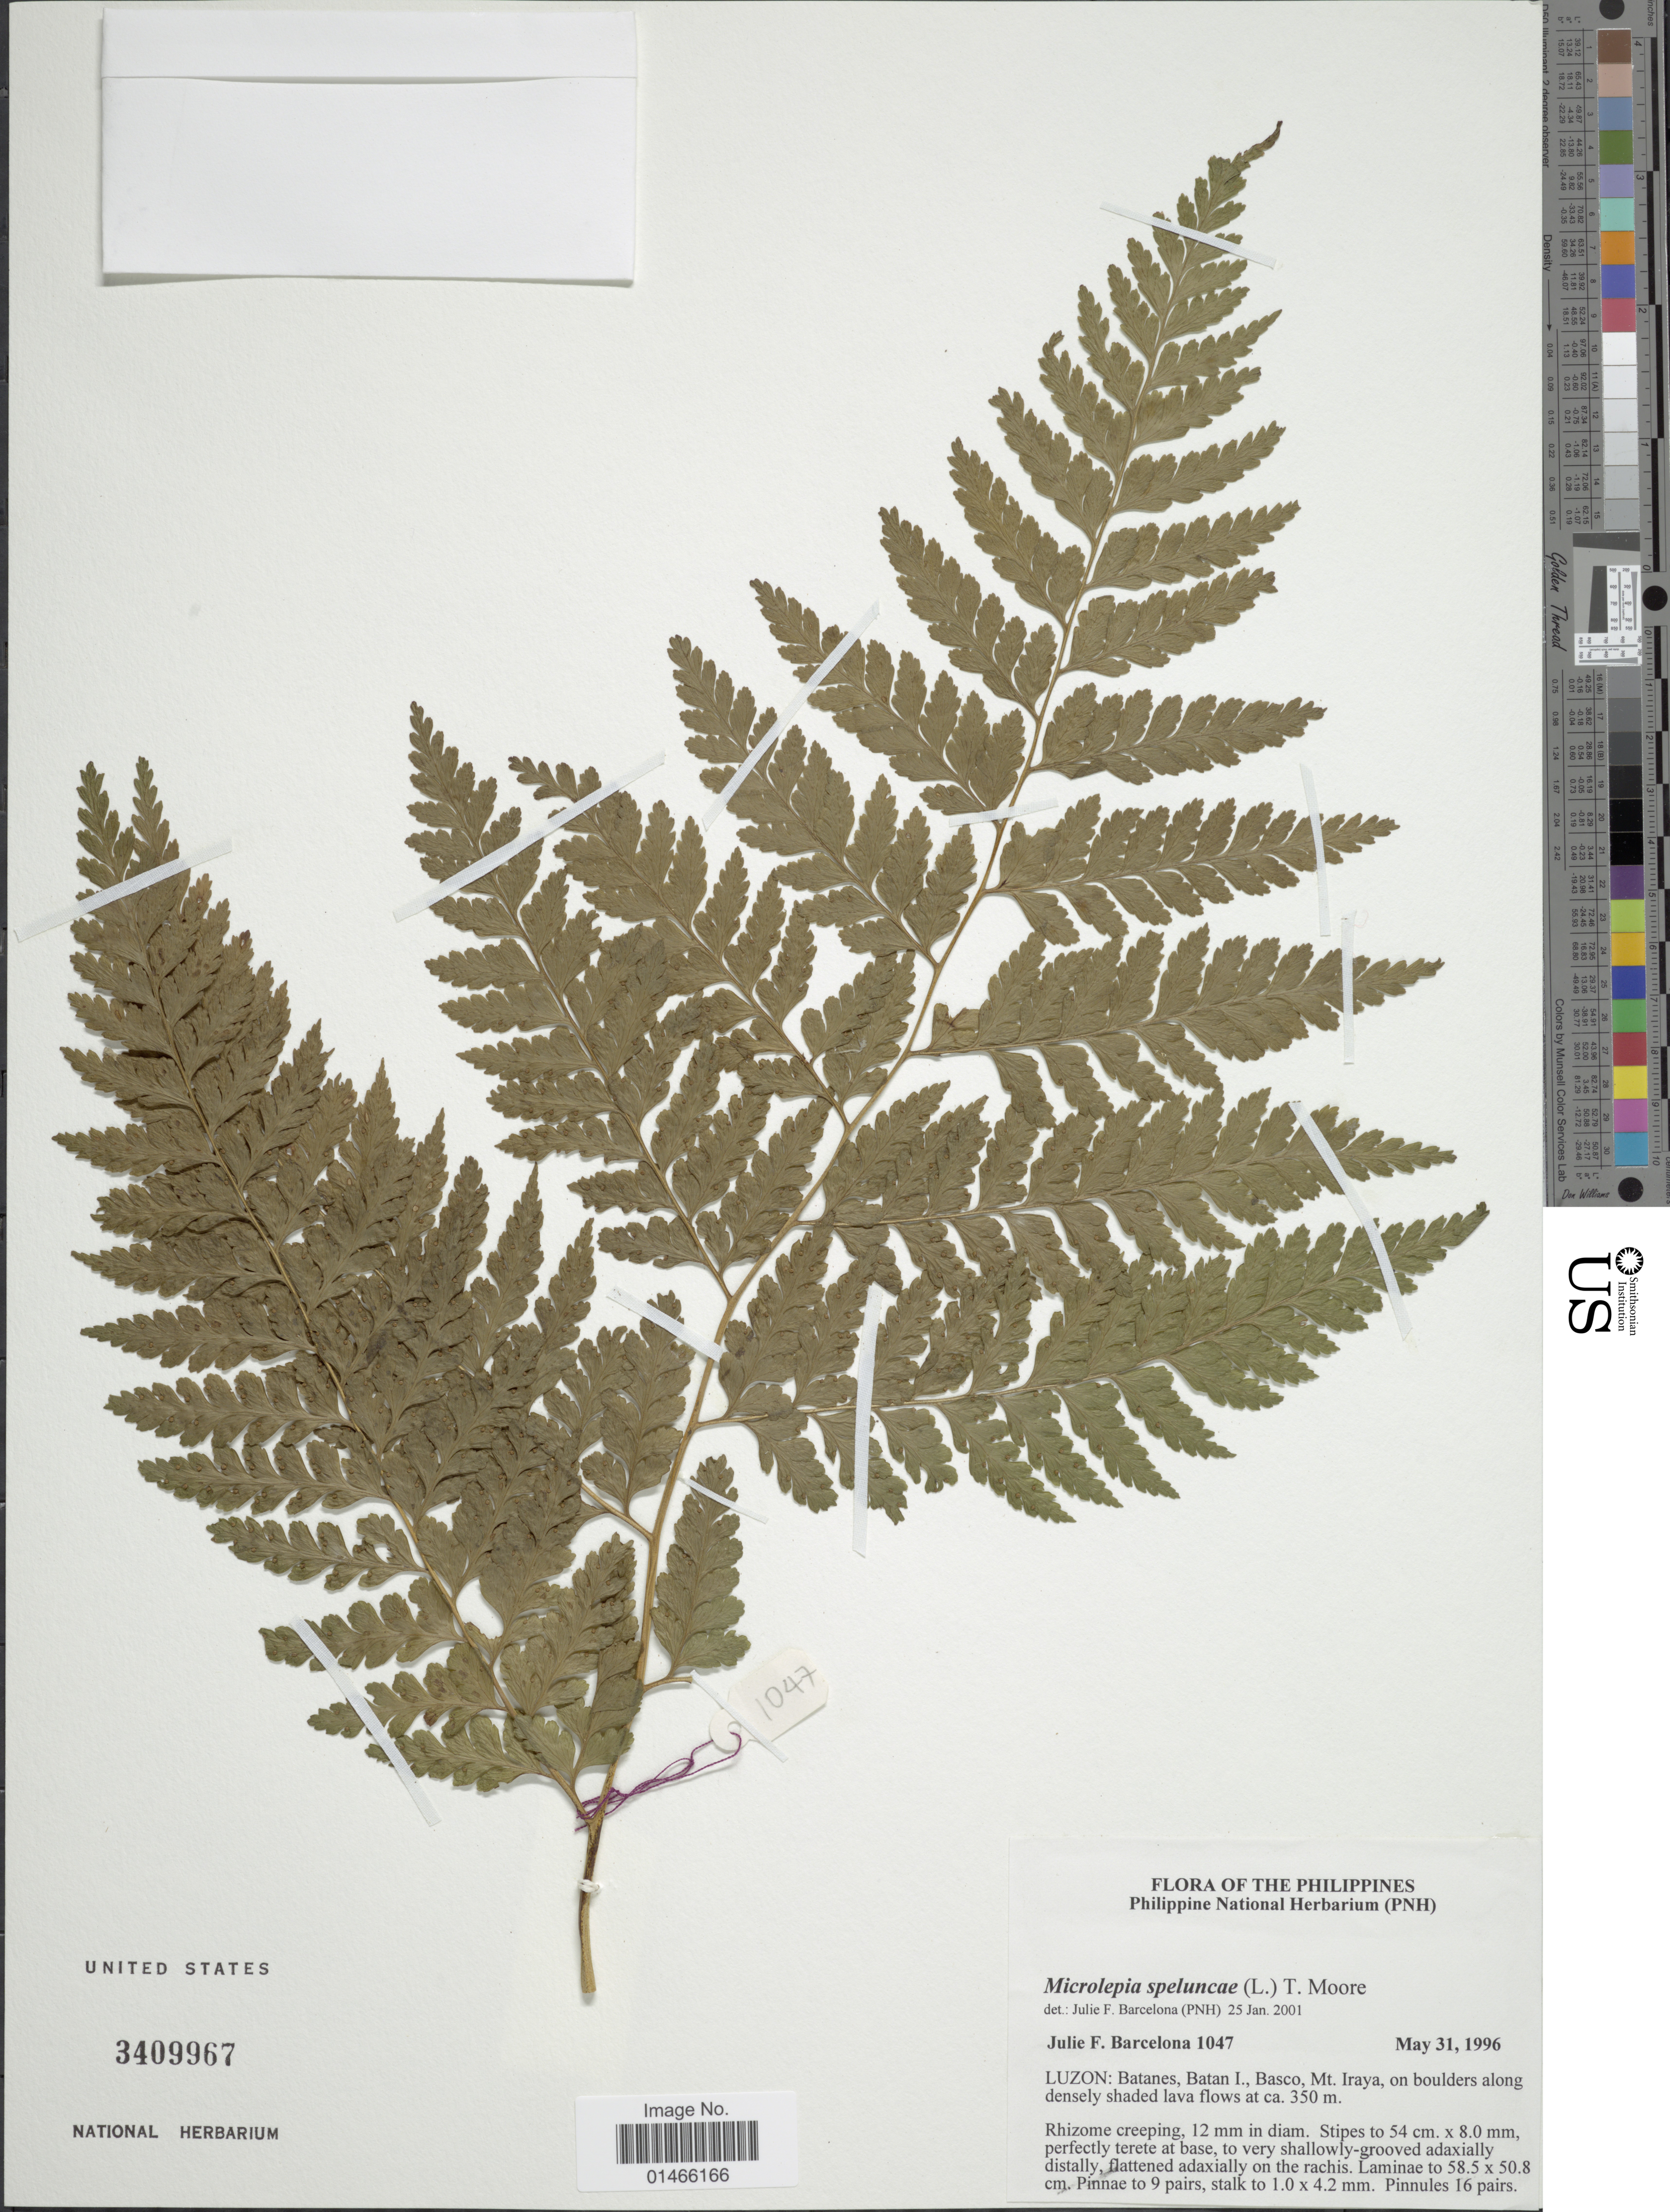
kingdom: Plantae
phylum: Tracheophyta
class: Polypodiopsida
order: Polypodiales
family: Dennstaedtiaceae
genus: Microlepia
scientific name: Microlepia sp.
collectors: J. F. Barcelona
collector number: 1047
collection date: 1996-05-31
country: Philippines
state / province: Cagayan Valley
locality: Luzon: Batanes, Basco, Mt. Iraya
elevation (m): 350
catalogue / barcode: US 3409967